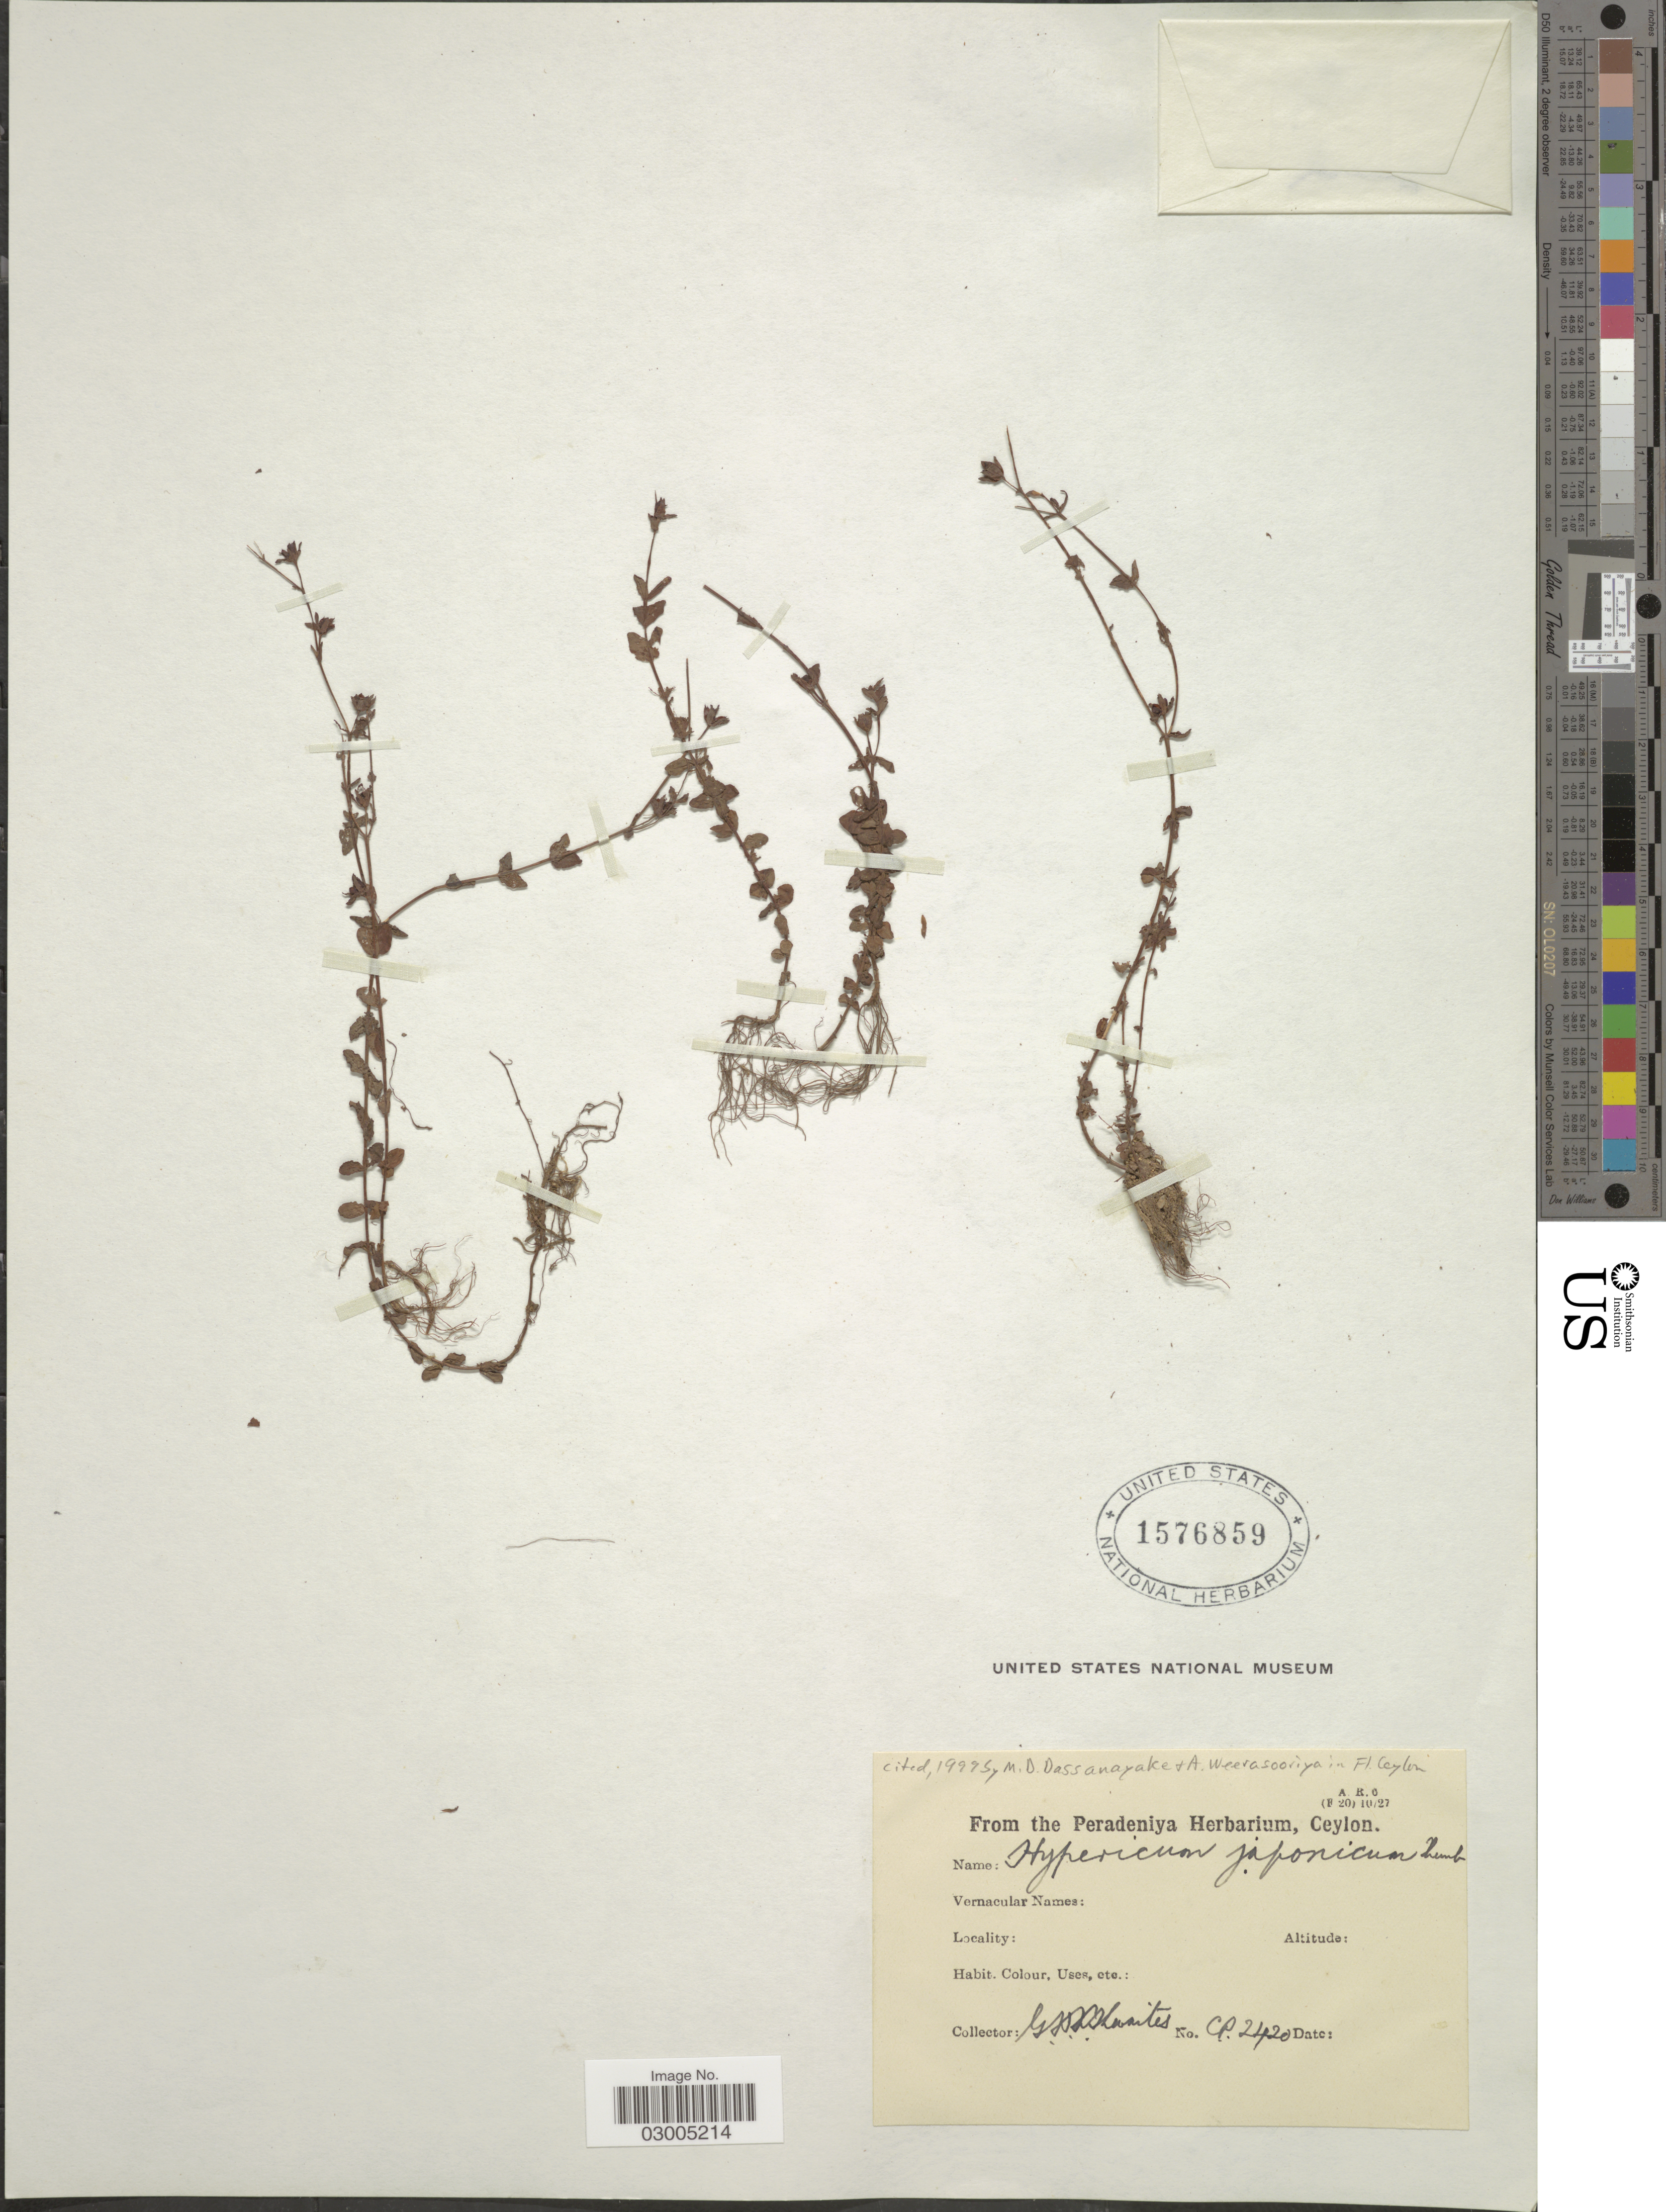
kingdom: Plantae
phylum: Tracheophyta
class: Magnoliopsida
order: Malpighiales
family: Hypericaceae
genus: Hypericum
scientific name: Hypericum japonicum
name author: Thunb.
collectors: G. H. K. Thwaites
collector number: CP 2420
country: Sri Lanka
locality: Ceylon.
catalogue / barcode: US 1576859